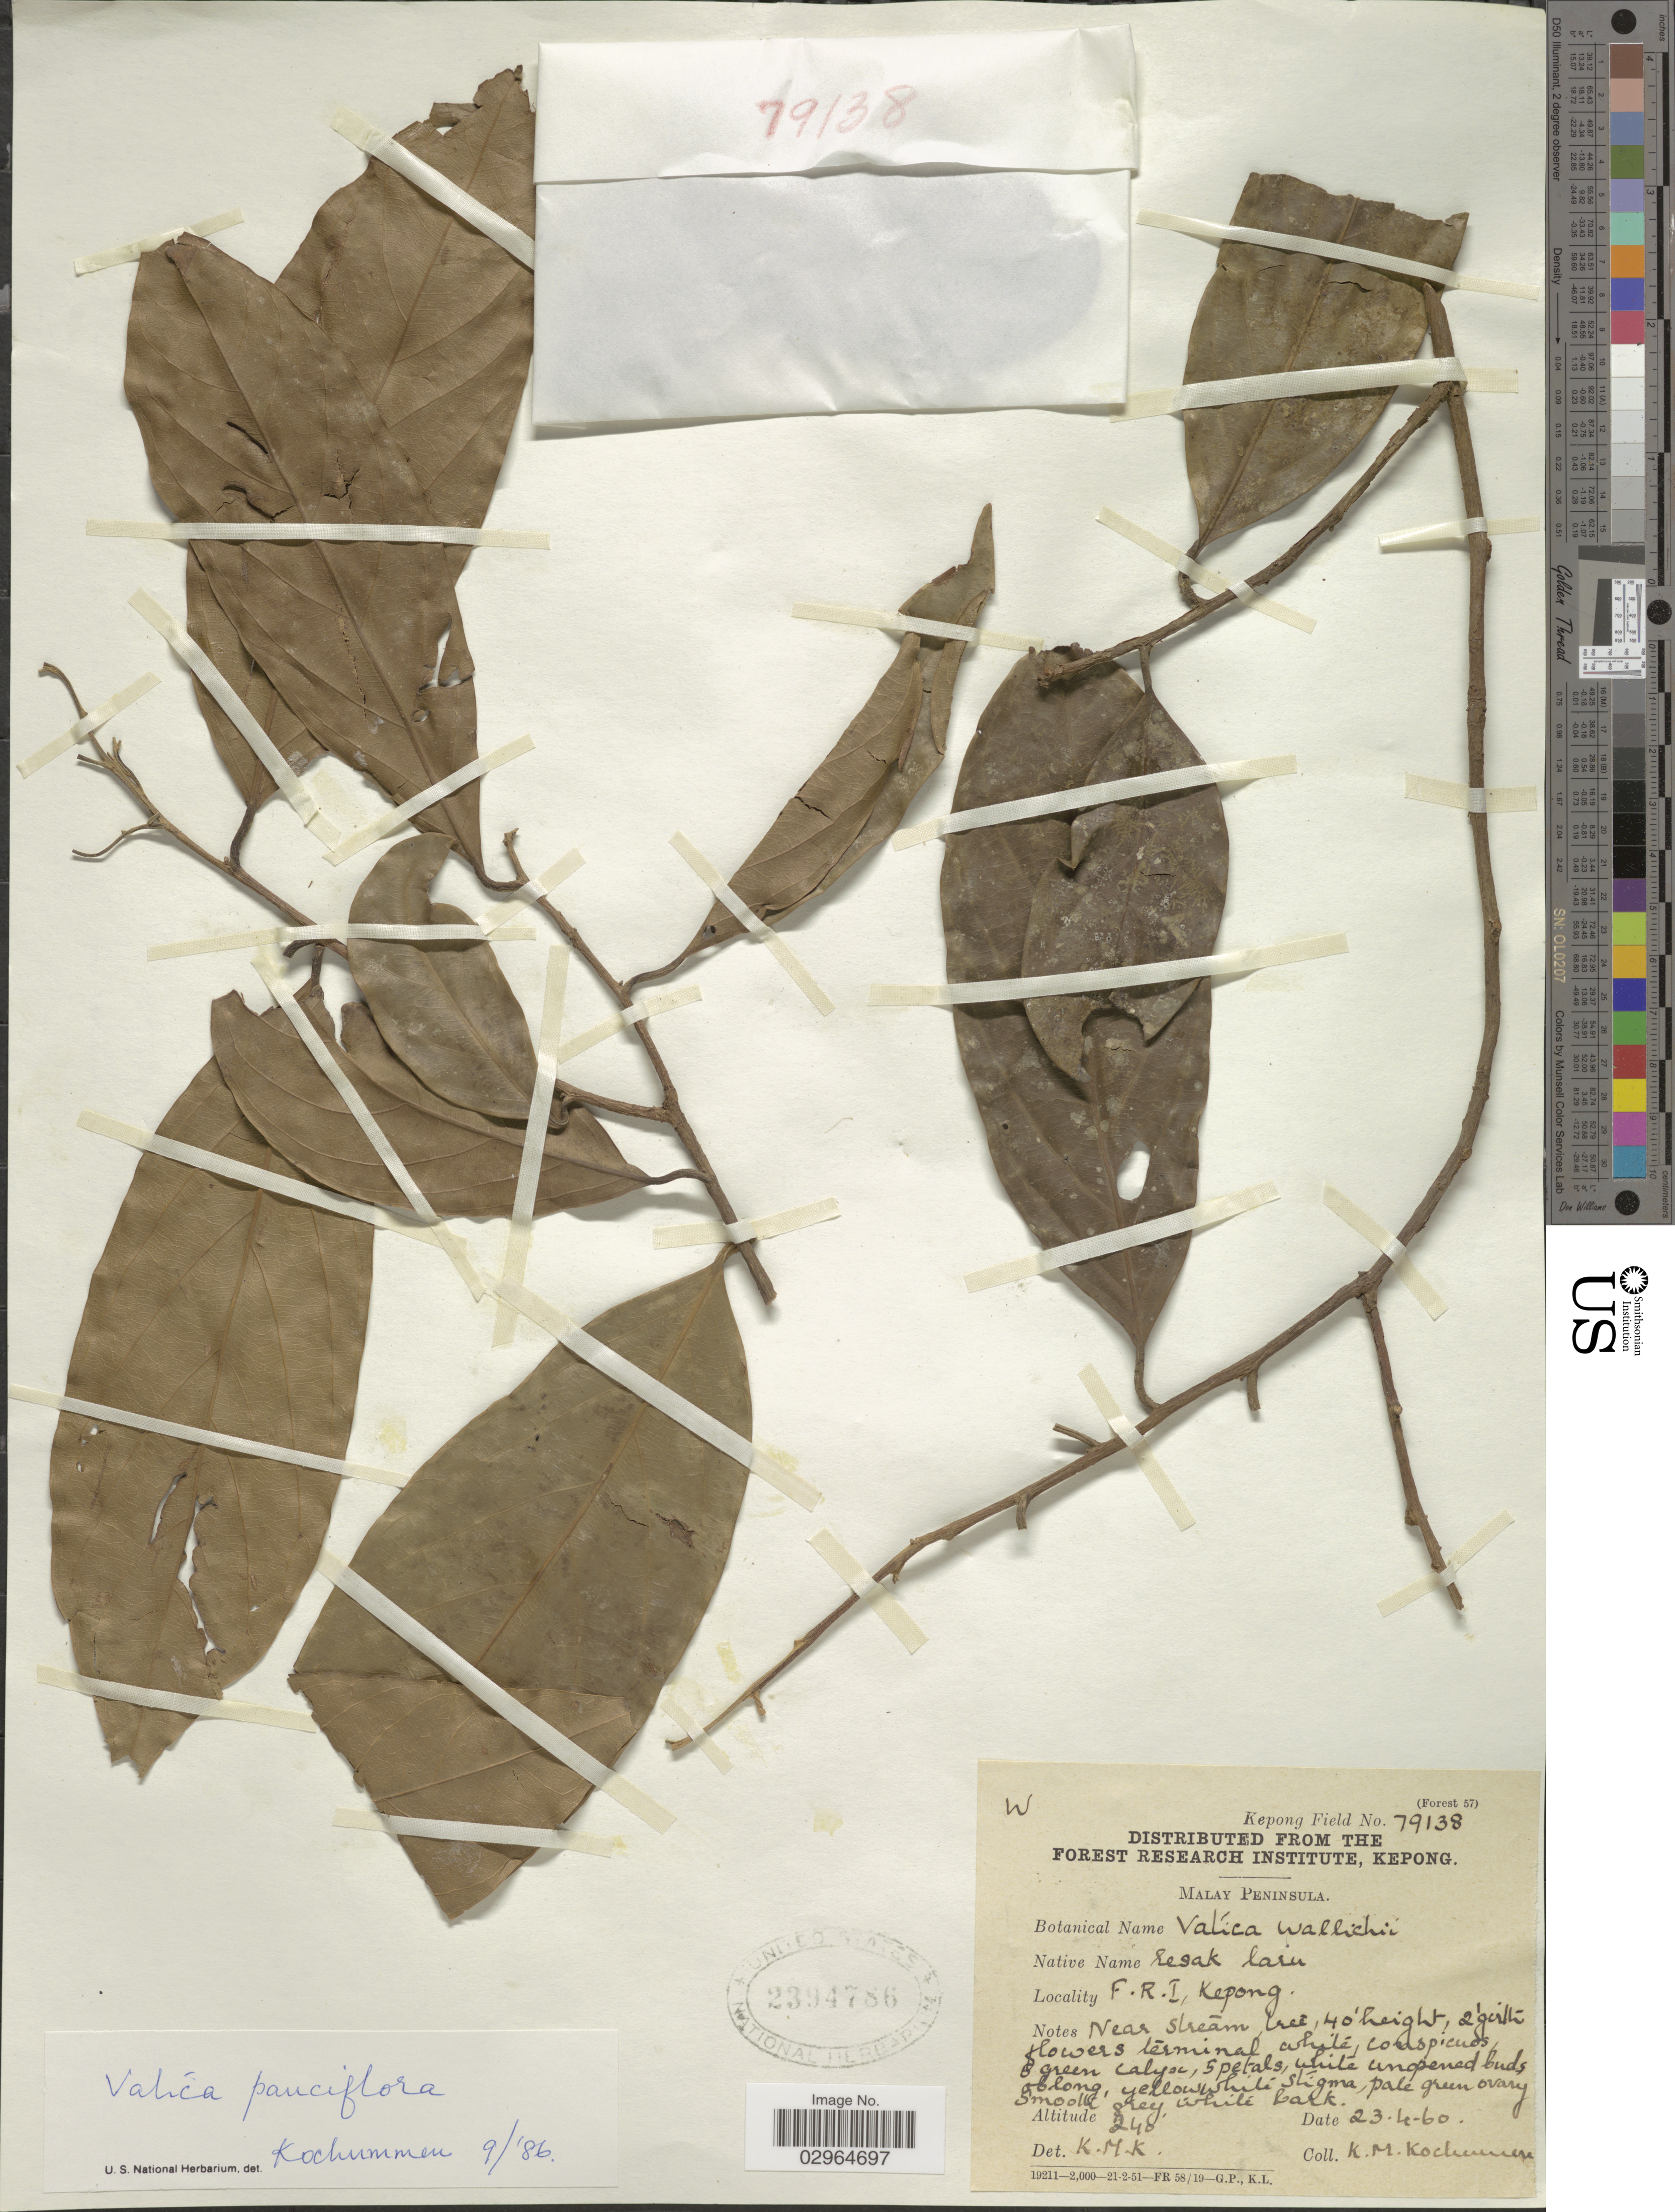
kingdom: Plantae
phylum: Tracheophyta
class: Magnoliopsida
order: Malvales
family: Dipterocarpaceae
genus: Vatica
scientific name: Vatica pauciflora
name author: (Korth.) Blume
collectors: K. Kochummen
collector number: Kepong Field 79138?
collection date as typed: Transcribed d/m/y: 23/4/60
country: Malaysia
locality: Malay Peninsula. F.R.I., Kepong.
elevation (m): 73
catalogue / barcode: US 2394786